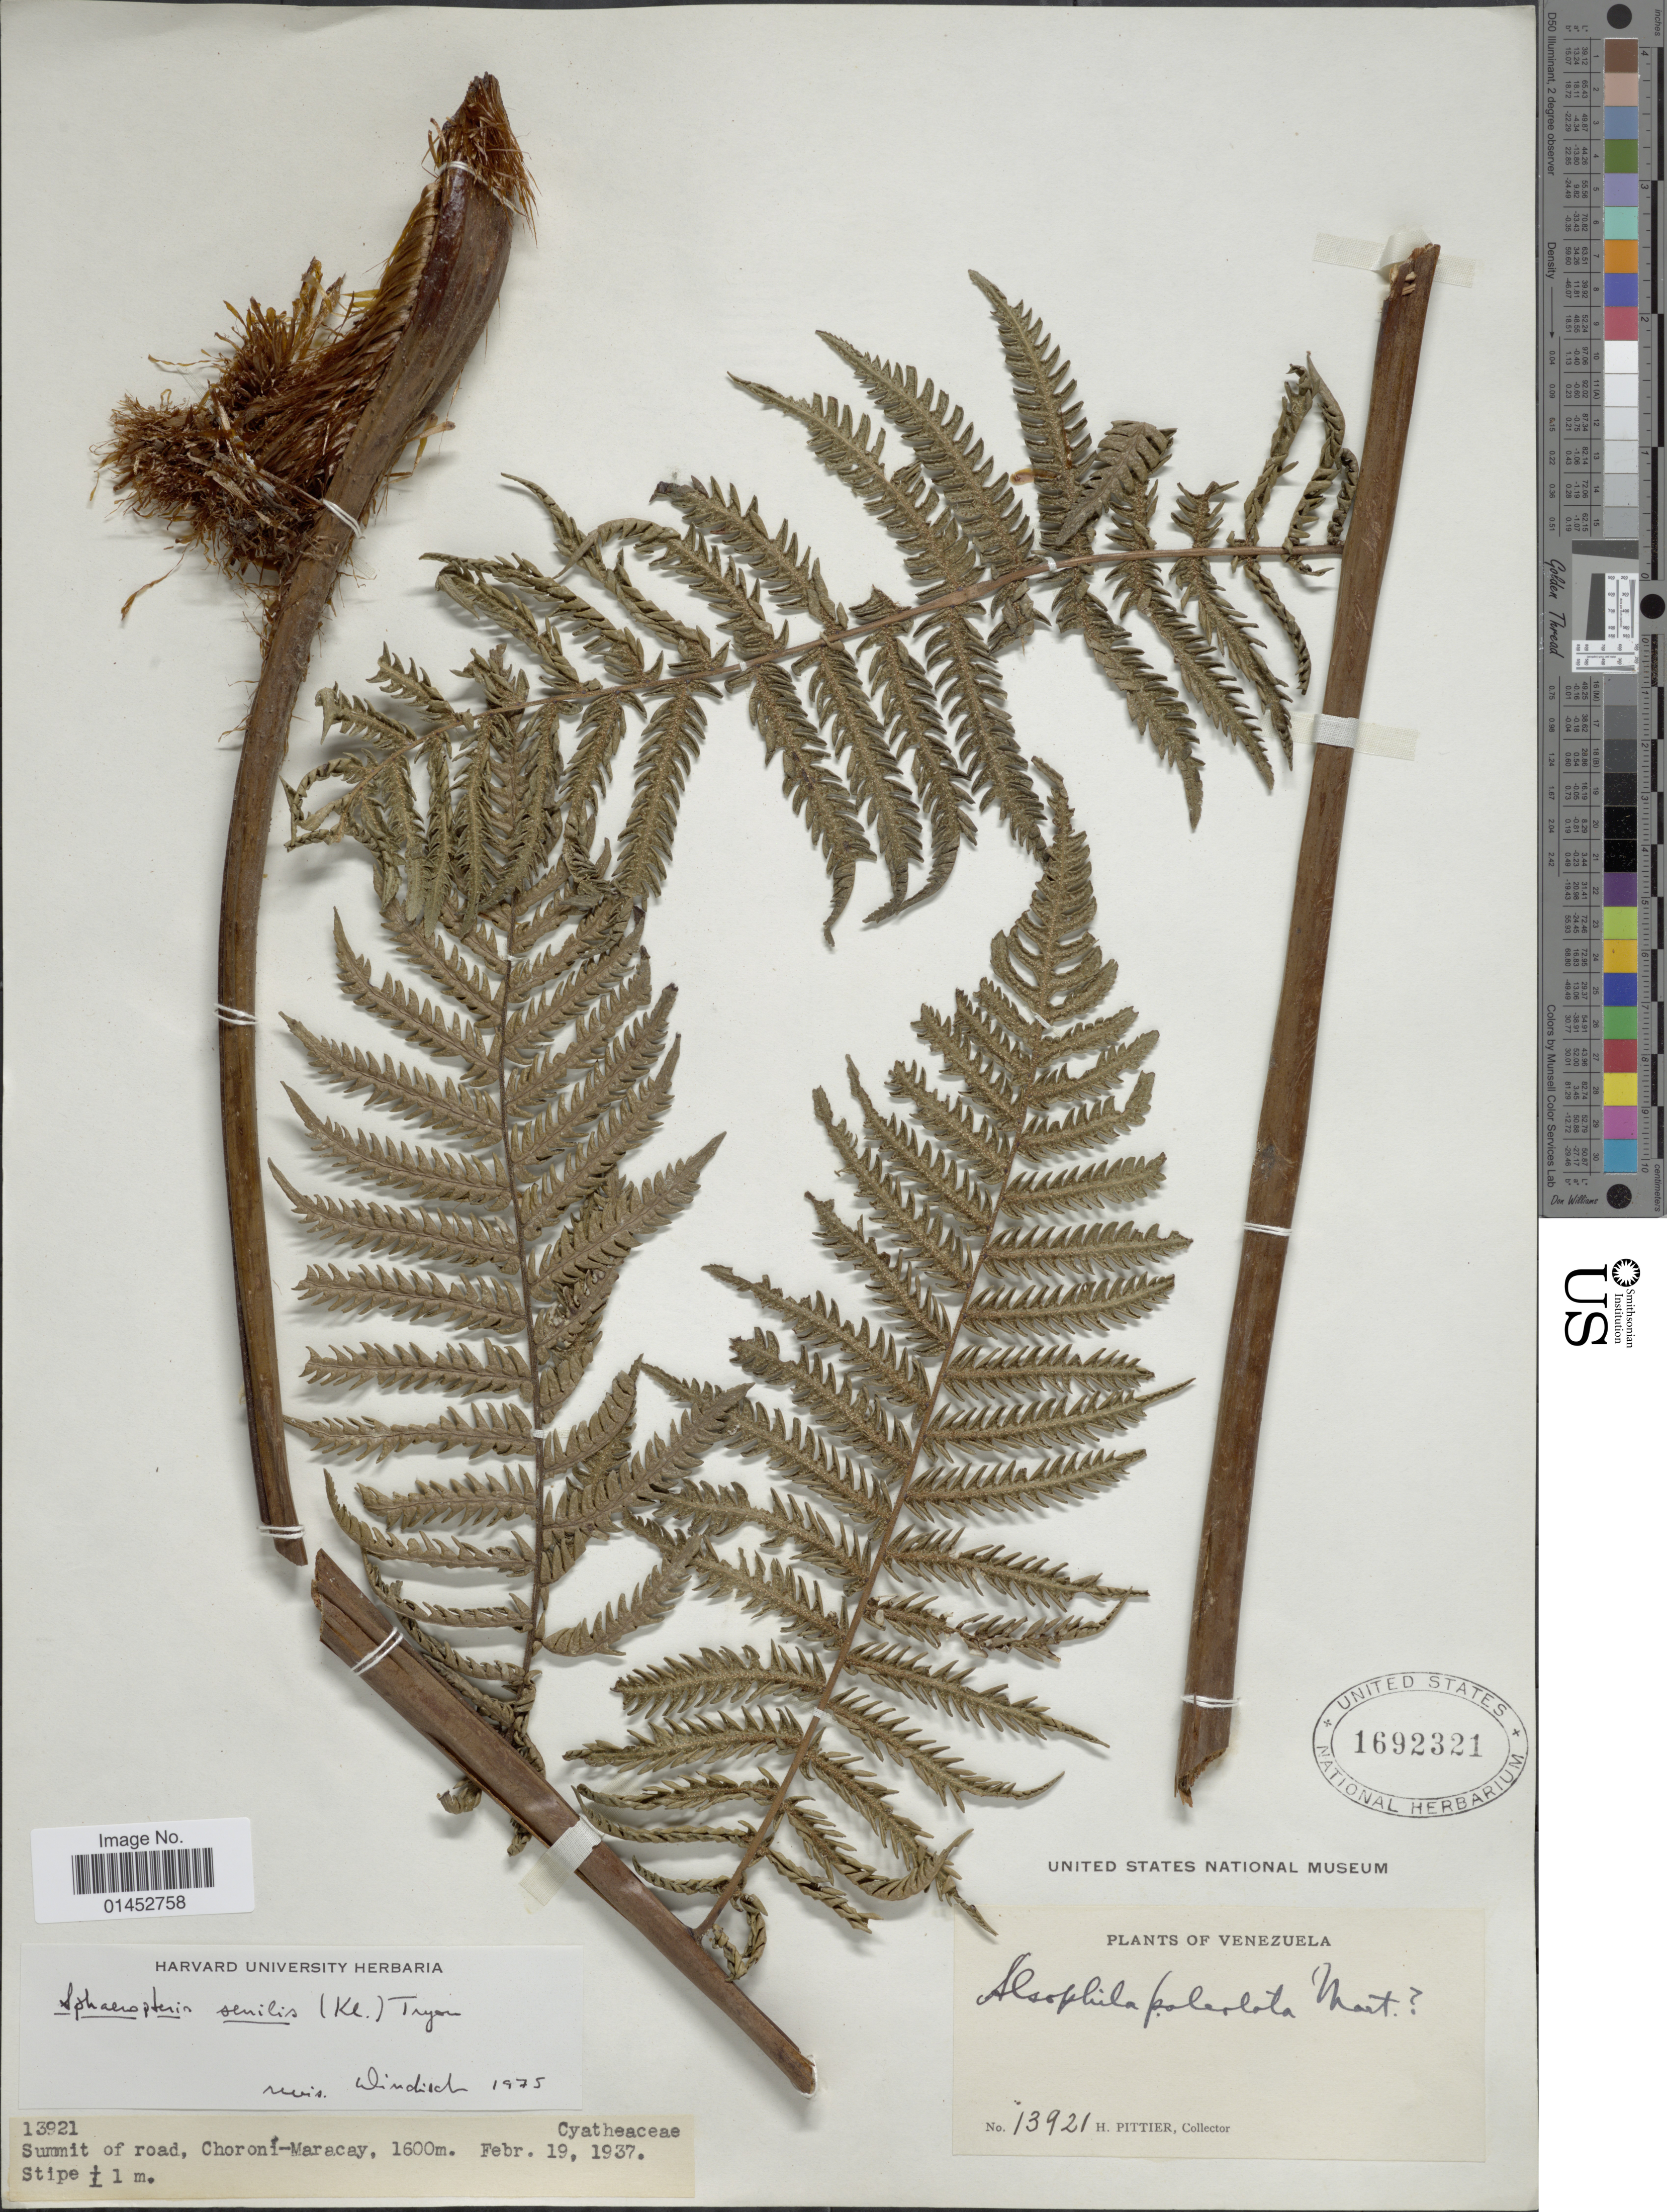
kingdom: Plantae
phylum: Tracheophyta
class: Polypodiopsida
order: Cyatheales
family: Cyatheaceae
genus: Cyathea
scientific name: Cyathea senilis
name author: (Klotzsch) Domin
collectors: H. F. Pittier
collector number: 13921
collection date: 1937-02-19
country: Venezuela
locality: Summit of road, Choroní-Maracay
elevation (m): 1600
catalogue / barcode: US 1692321